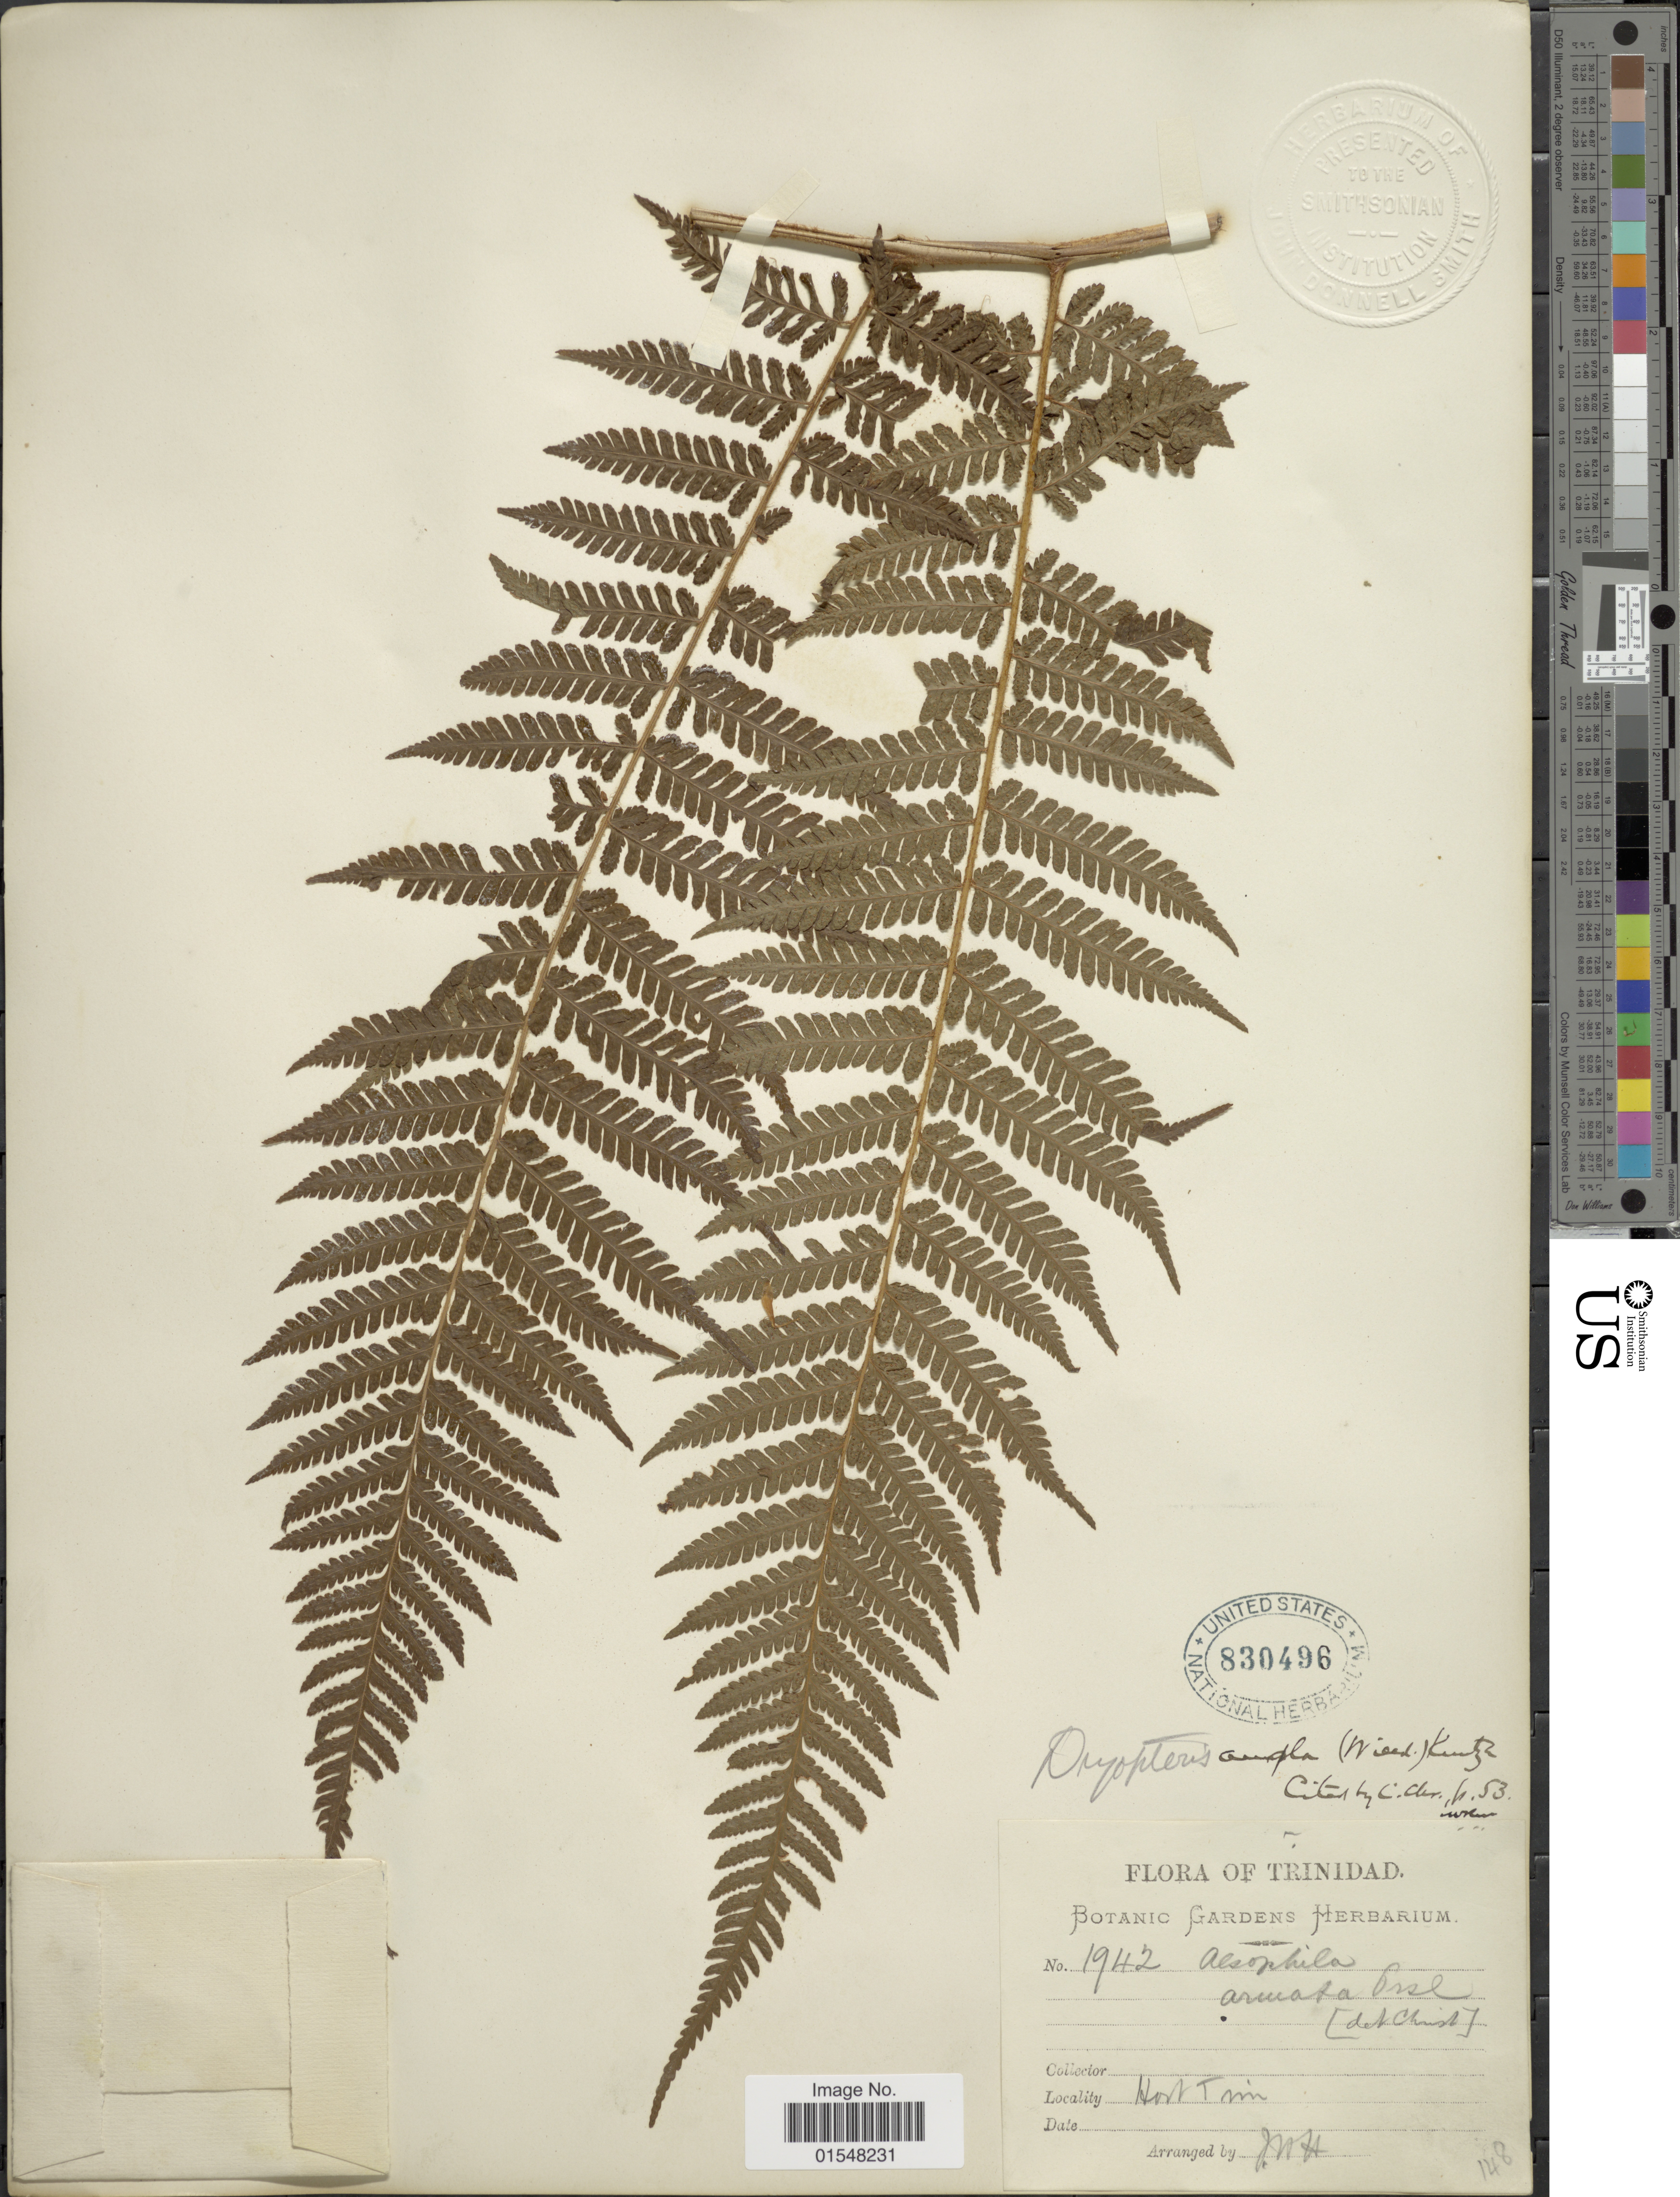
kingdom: Plantae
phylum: Tracheophyta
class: Polypodiopsida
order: Polypodiales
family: Dryopteridaceae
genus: Ctenitis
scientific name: Ctenitis sloanei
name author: (Poepp. ex Spreng.) C.V. Morton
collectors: ex herb. Bot. Gard.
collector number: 1942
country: Trinidad and Tobago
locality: Hort Trin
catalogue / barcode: US 830496